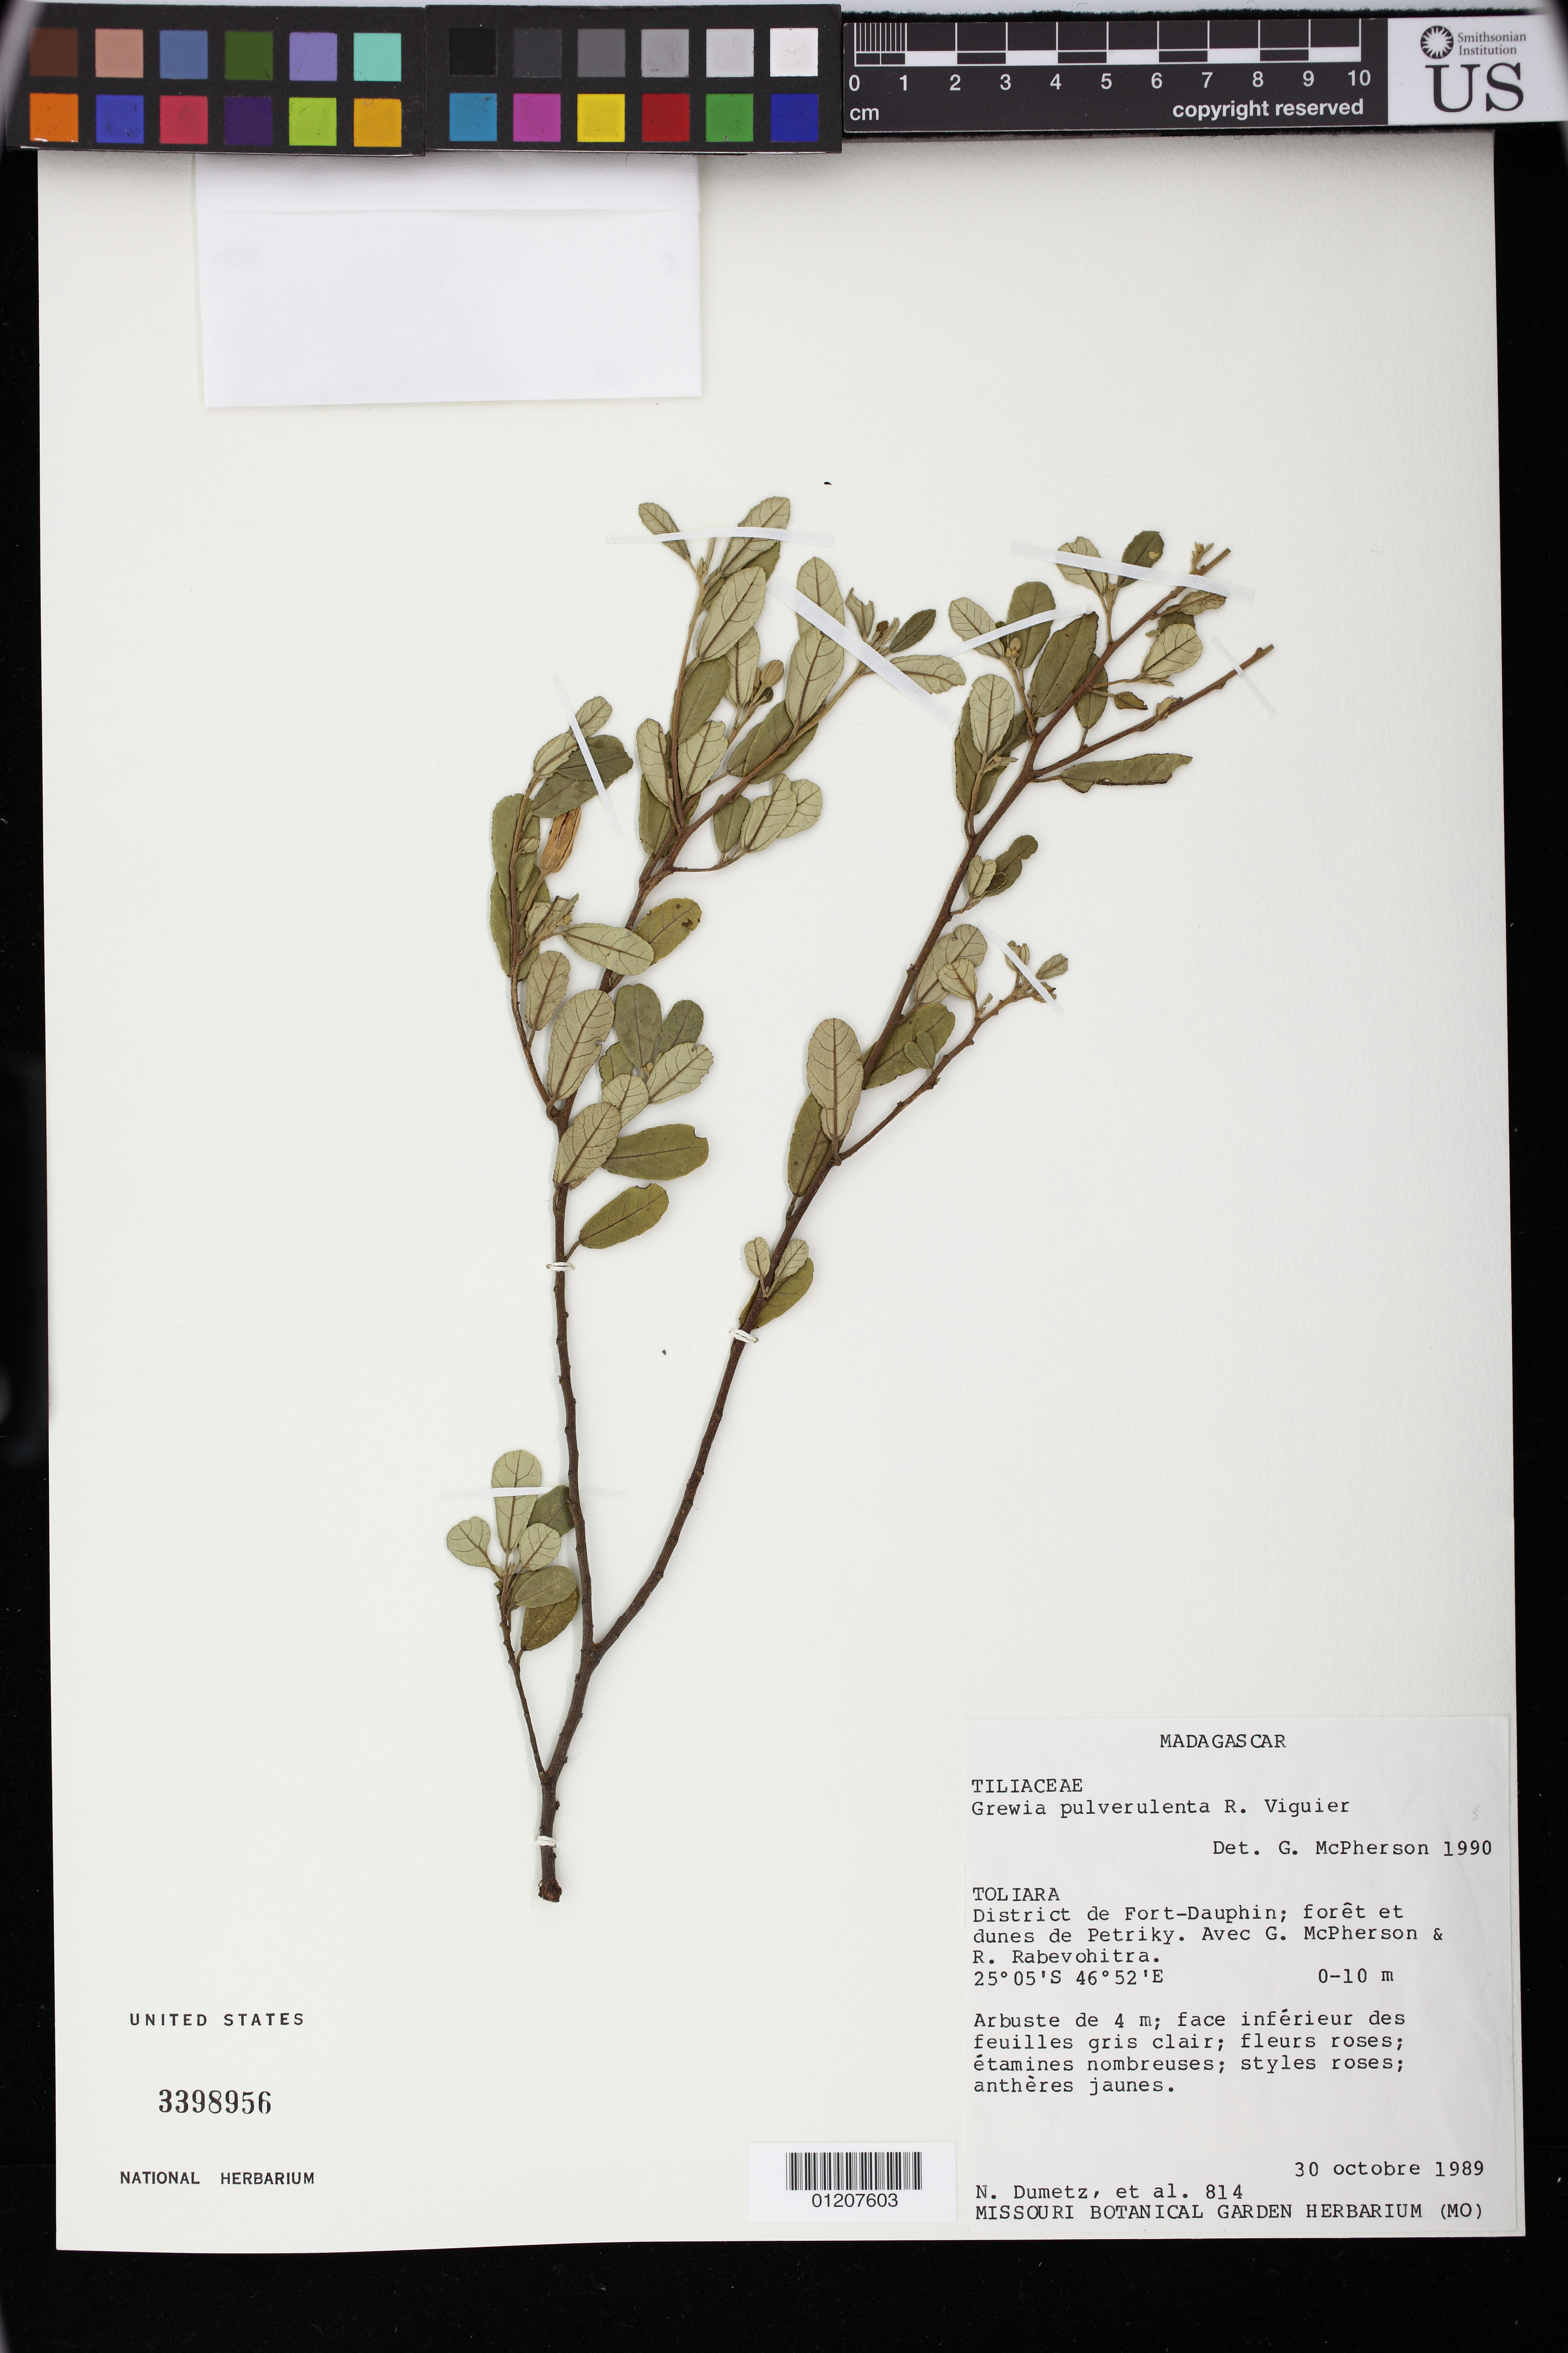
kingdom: Plantae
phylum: Tracheophyta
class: Magnoliopsida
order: Malvales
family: Malvaceae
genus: Grewia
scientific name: Grewia pulverulenta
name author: R. Vig.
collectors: N. Dumetz, G. D. McPherson & R. Rabevohitra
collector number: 814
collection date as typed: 30 Oct 1989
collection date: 1989-10-30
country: Madagascar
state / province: Anosy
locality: Toliara. District de Fort-Dauphin; foret et dunes de Petriky.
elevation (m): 1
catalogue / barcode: US 3398956